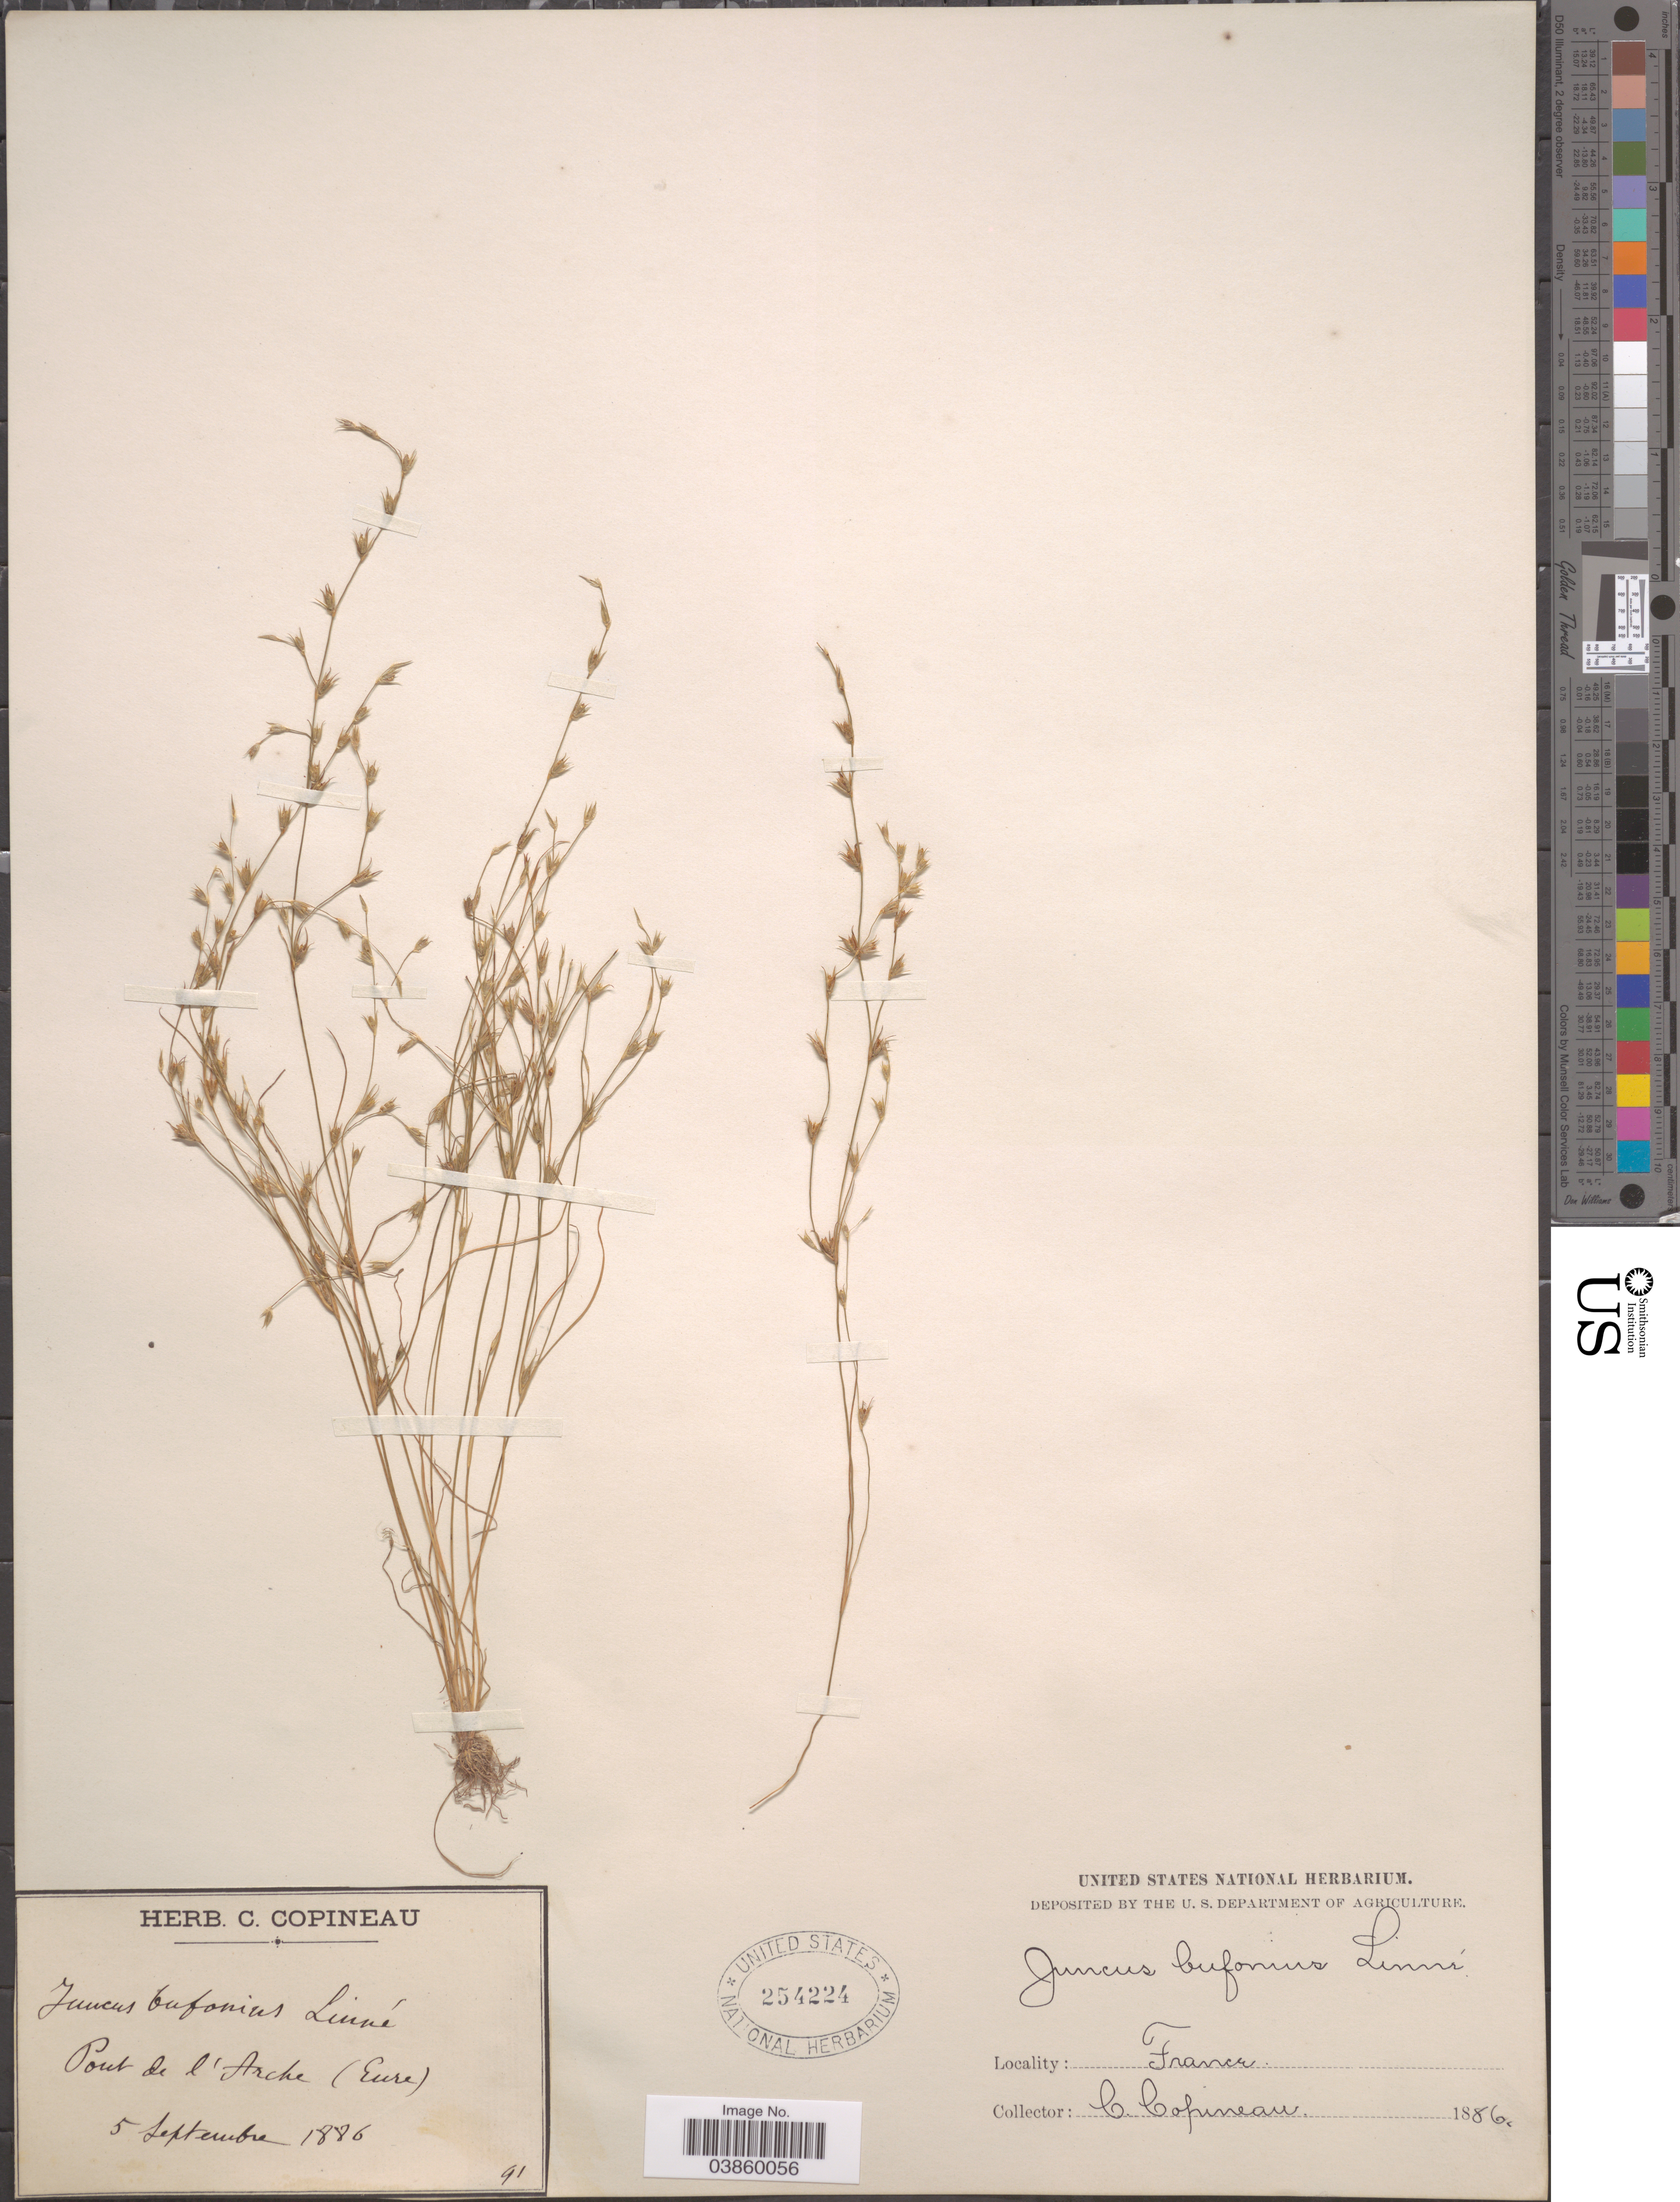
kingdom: Plantae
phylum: Tracheophyta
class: Liliopsida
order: Poales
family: Juncaceae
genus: Juncus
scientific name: Juncus bufonius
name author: L.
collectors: C. Copineau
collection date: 1886-09-05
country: France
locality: Pont de l'Arche (Eure).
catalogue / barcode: US 254224